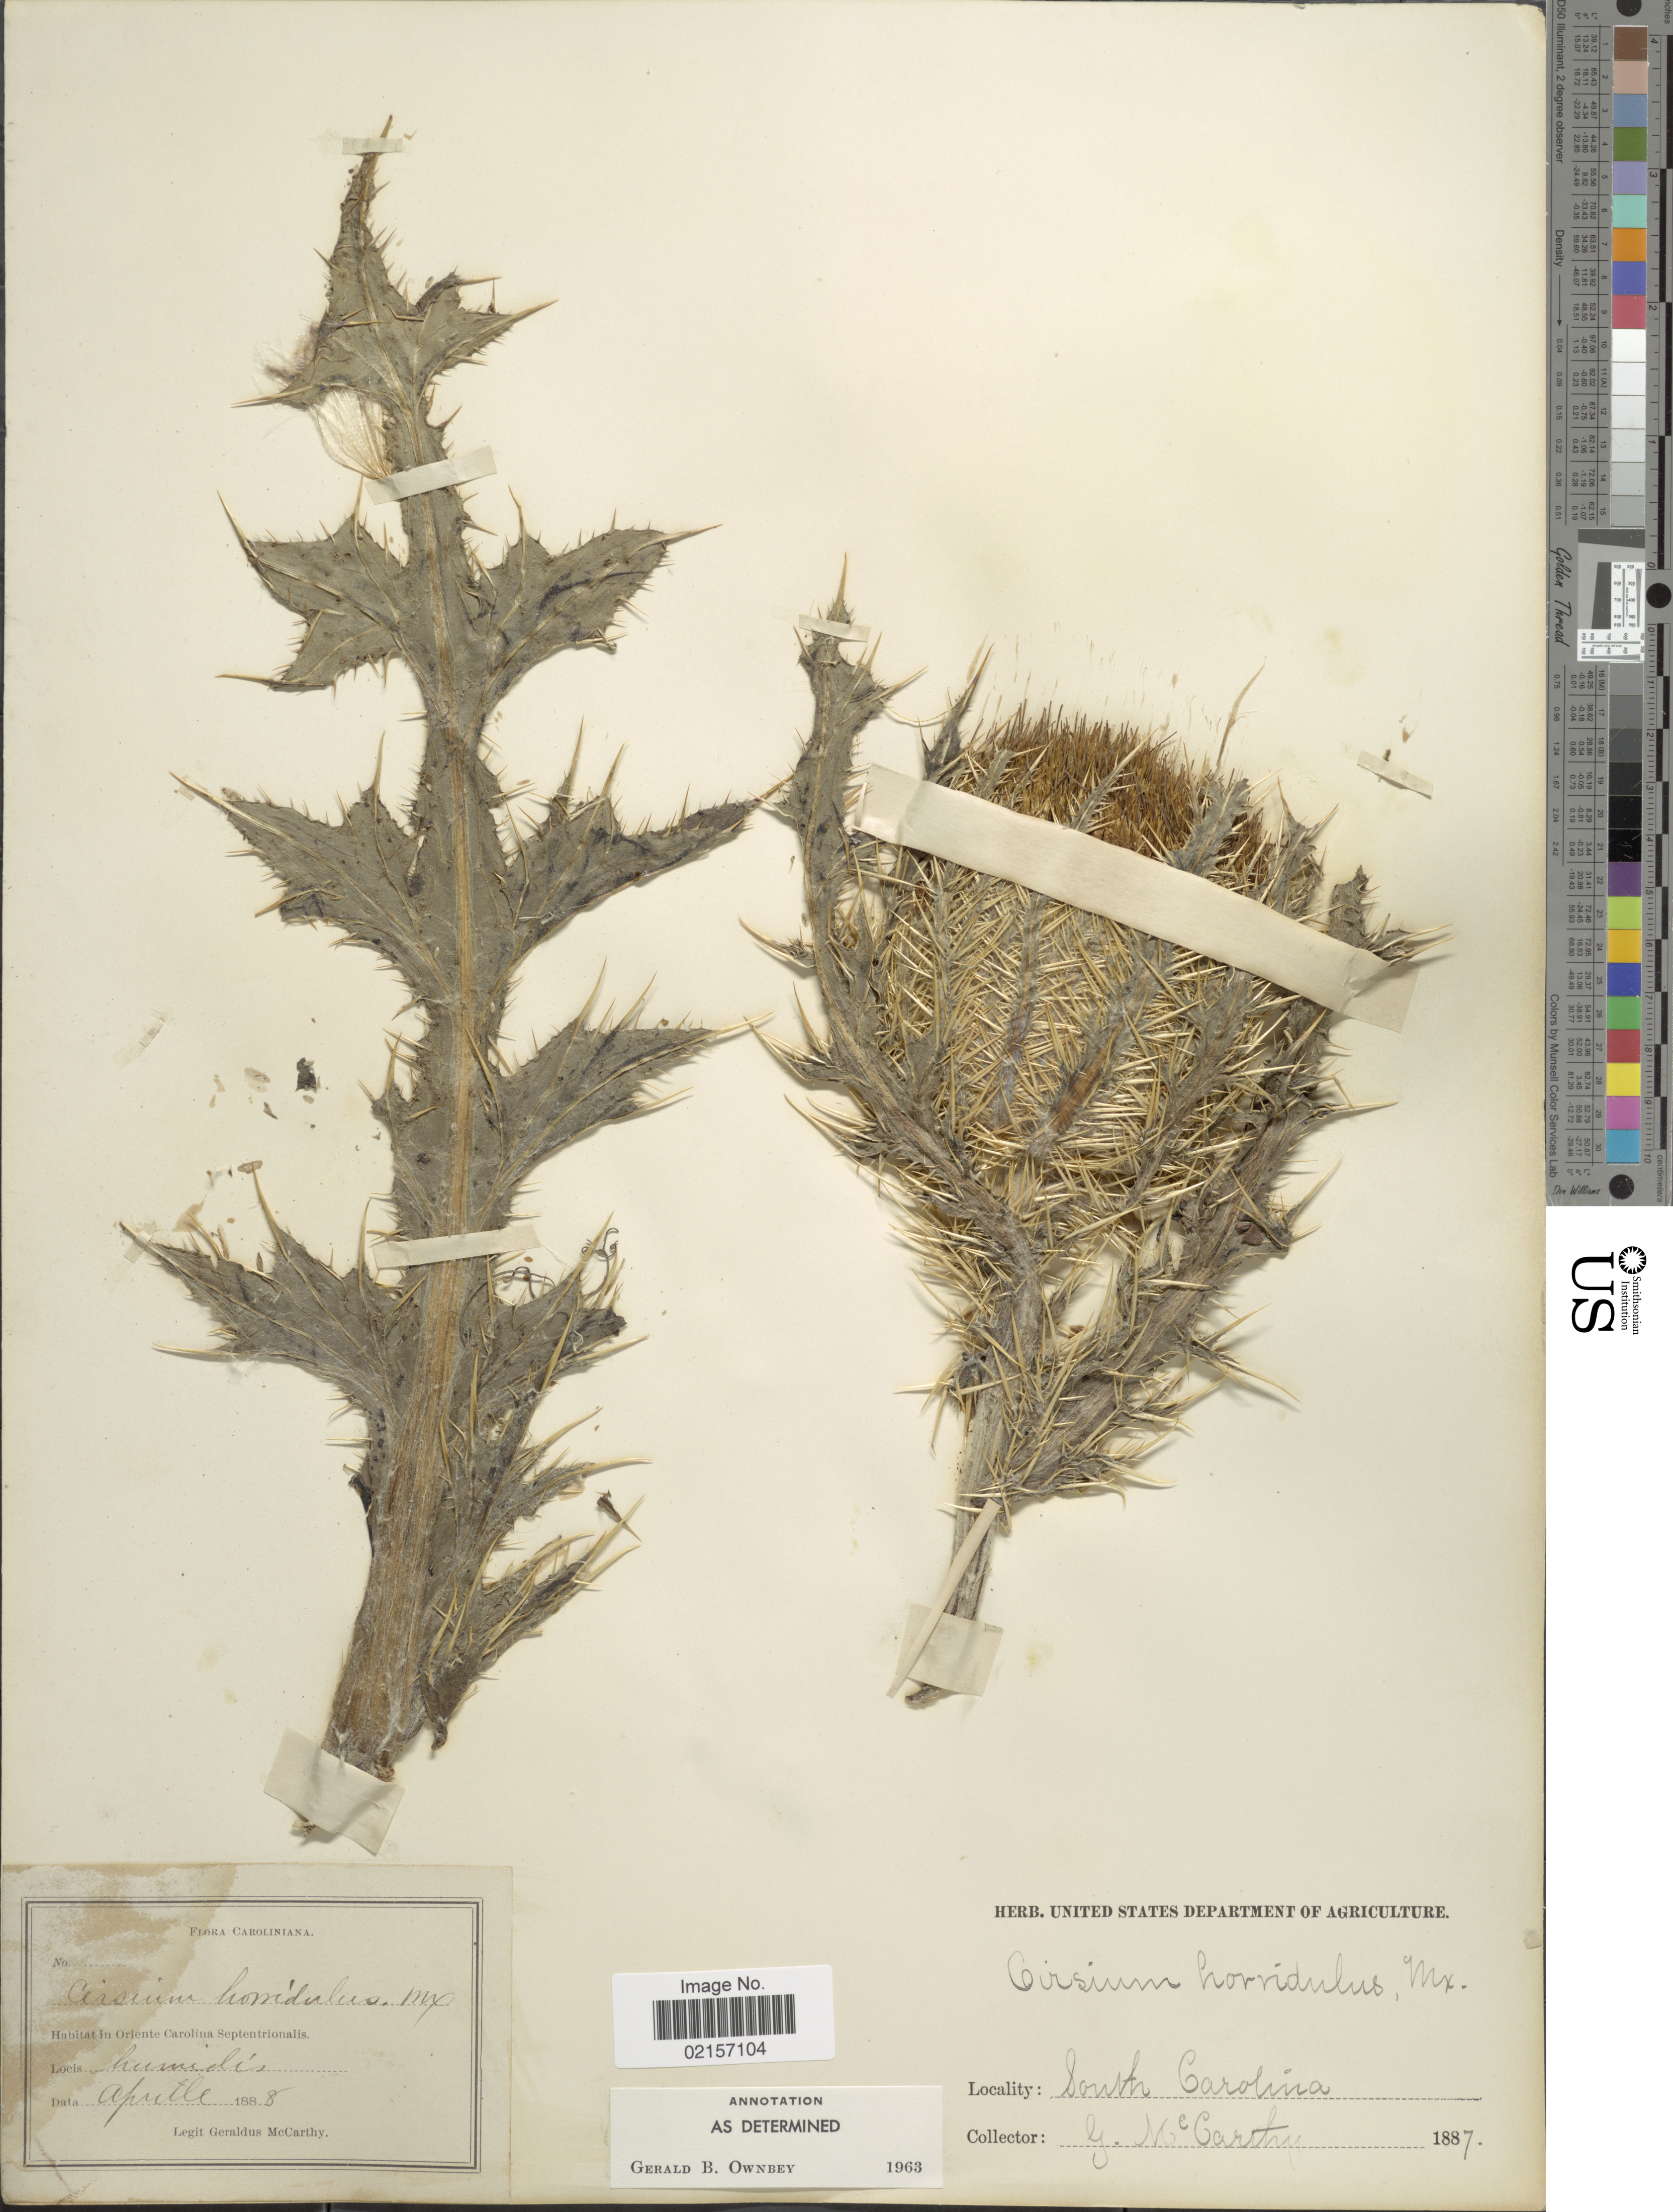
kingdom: Plantae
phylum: Tracheophyta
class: Magnoliopsida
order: Asterales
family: Asteraceae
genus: Cirsium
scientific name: Cirsium horridulum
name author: Michx.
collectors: M. McCarthy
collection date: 1888-04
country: United States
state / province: South Carolina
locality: Oriente Carolina Spetentrionalis